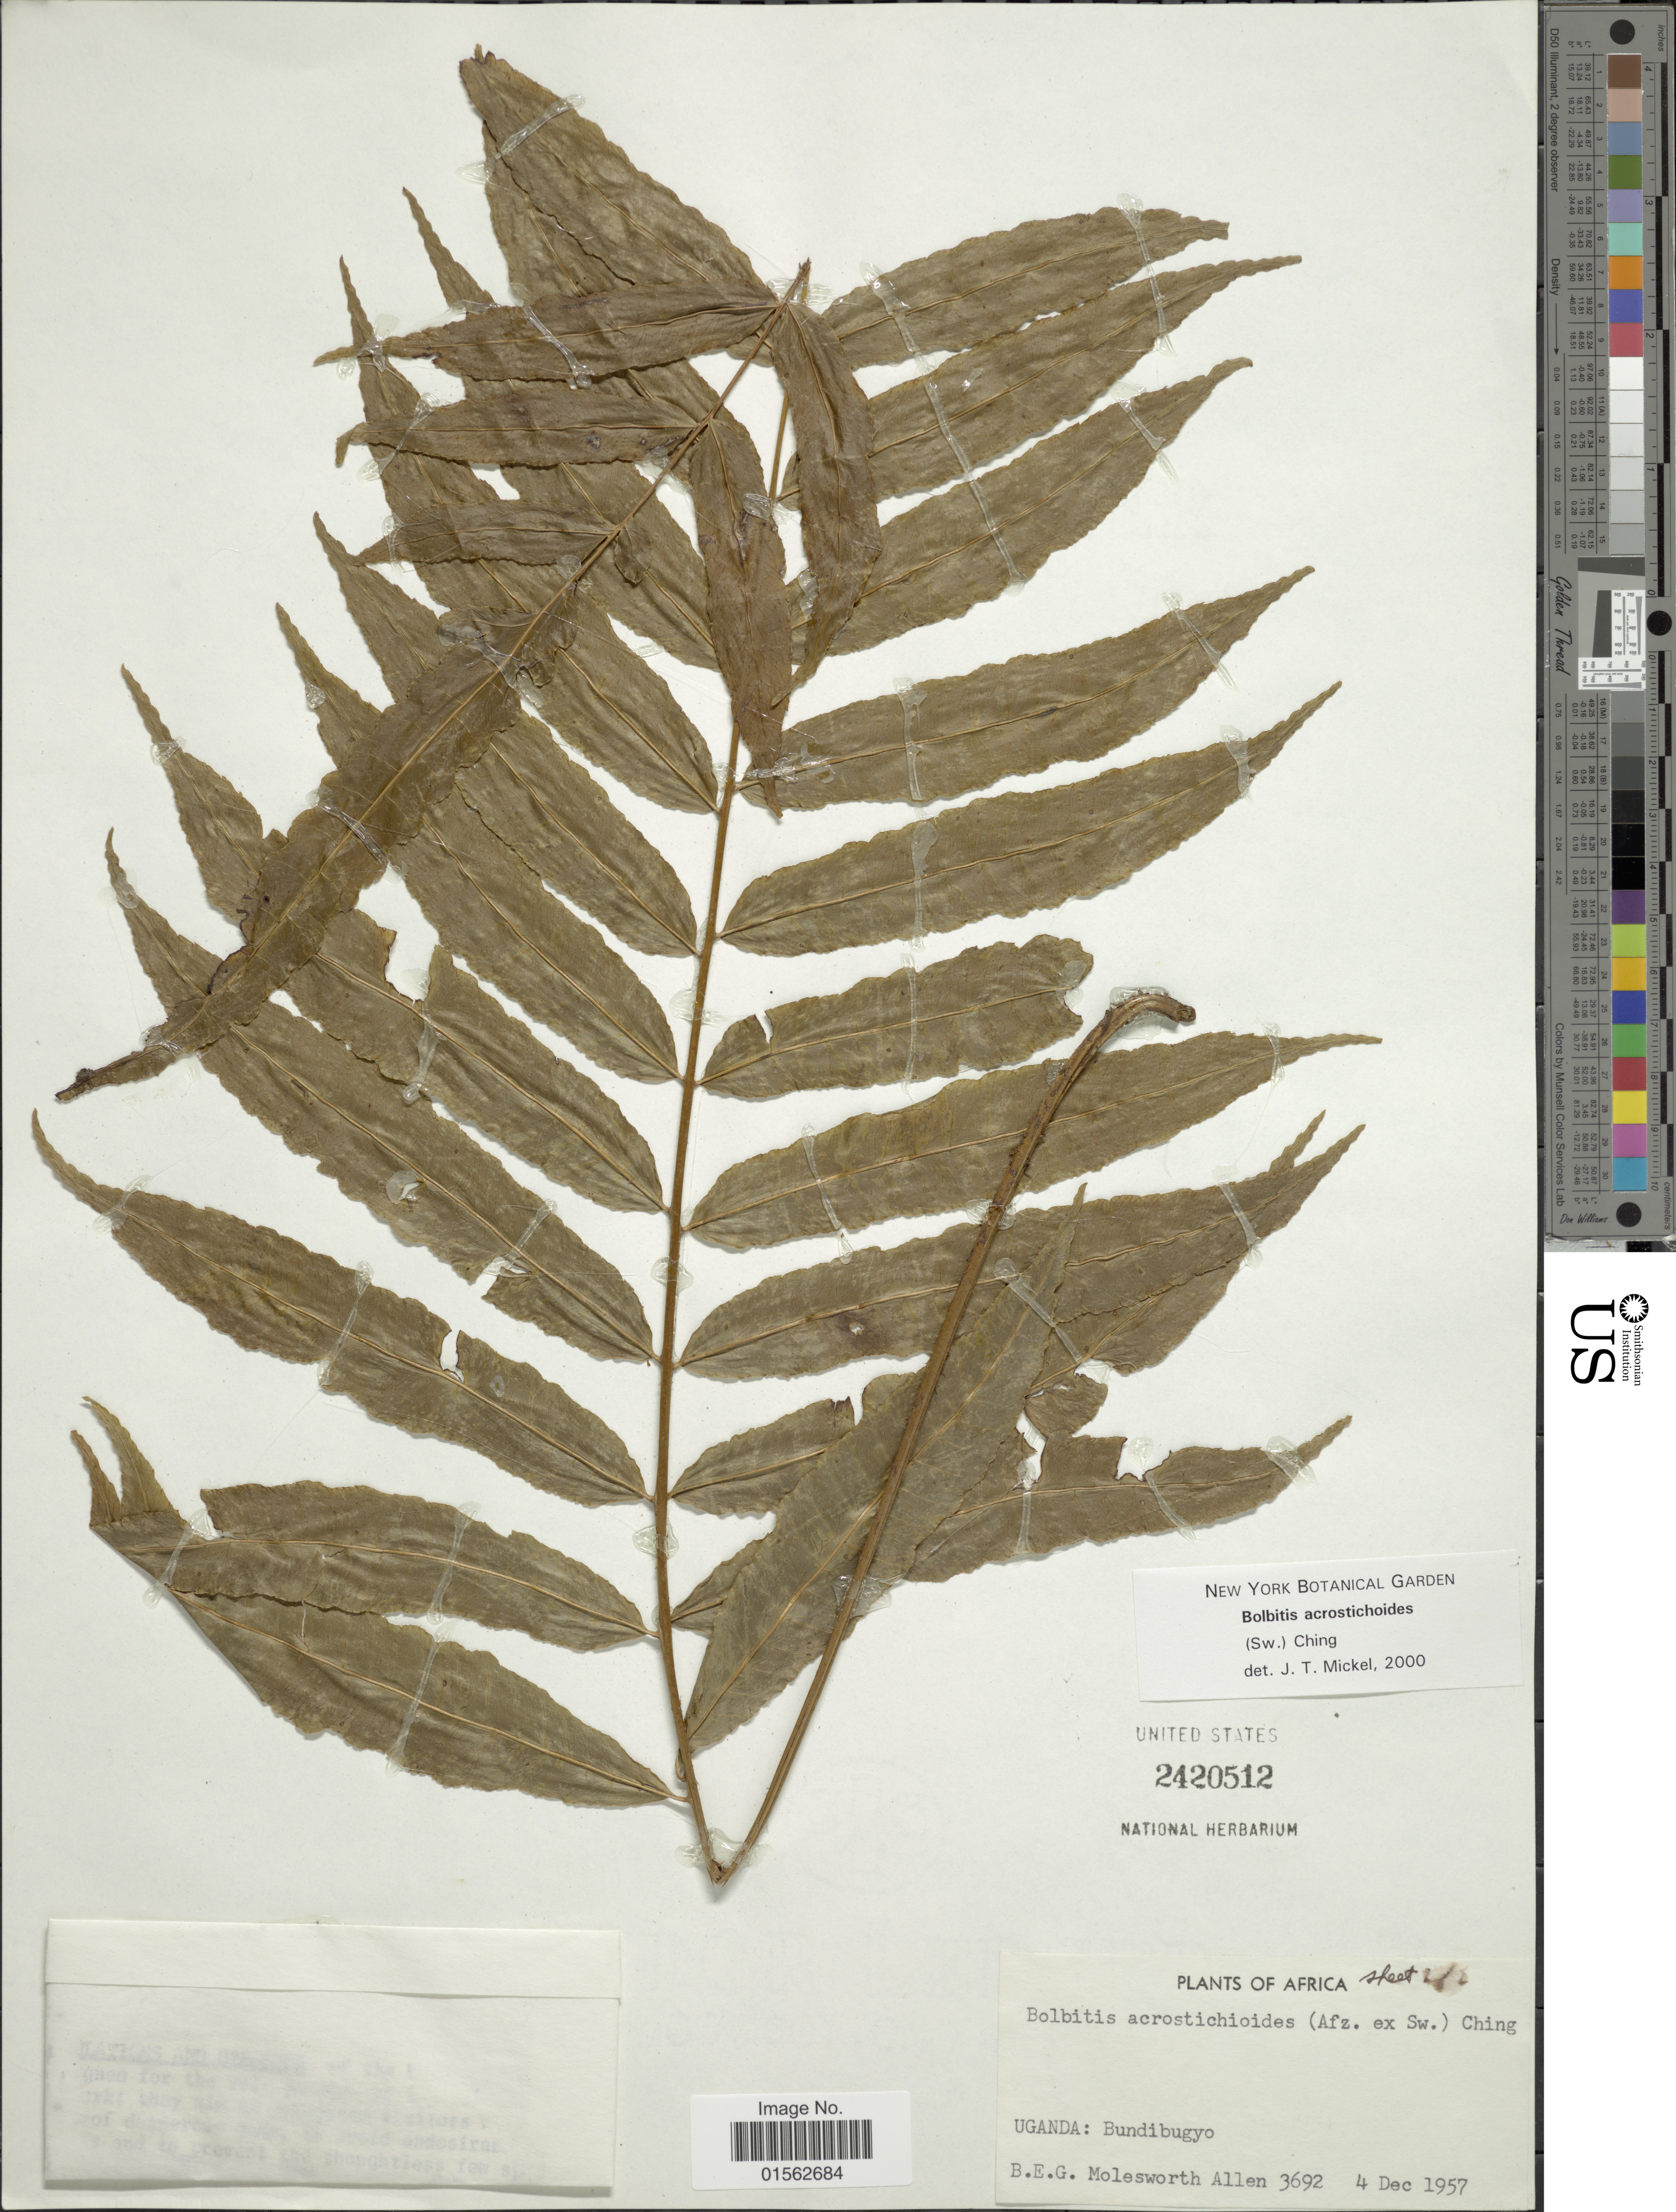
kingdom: Plantae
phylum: Tracheophyta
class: Polypodiopsida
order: Polypodiales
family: Dryopteridaceae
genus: Bolbitis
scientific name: Bolbitis acrostichoides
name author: (Hook.) Ching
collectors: B. E. G. Molesworth-Allen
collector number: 3692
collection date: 1957-12-04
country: Uganda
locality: Africa, Bundibugyo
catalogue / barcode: US 2420512